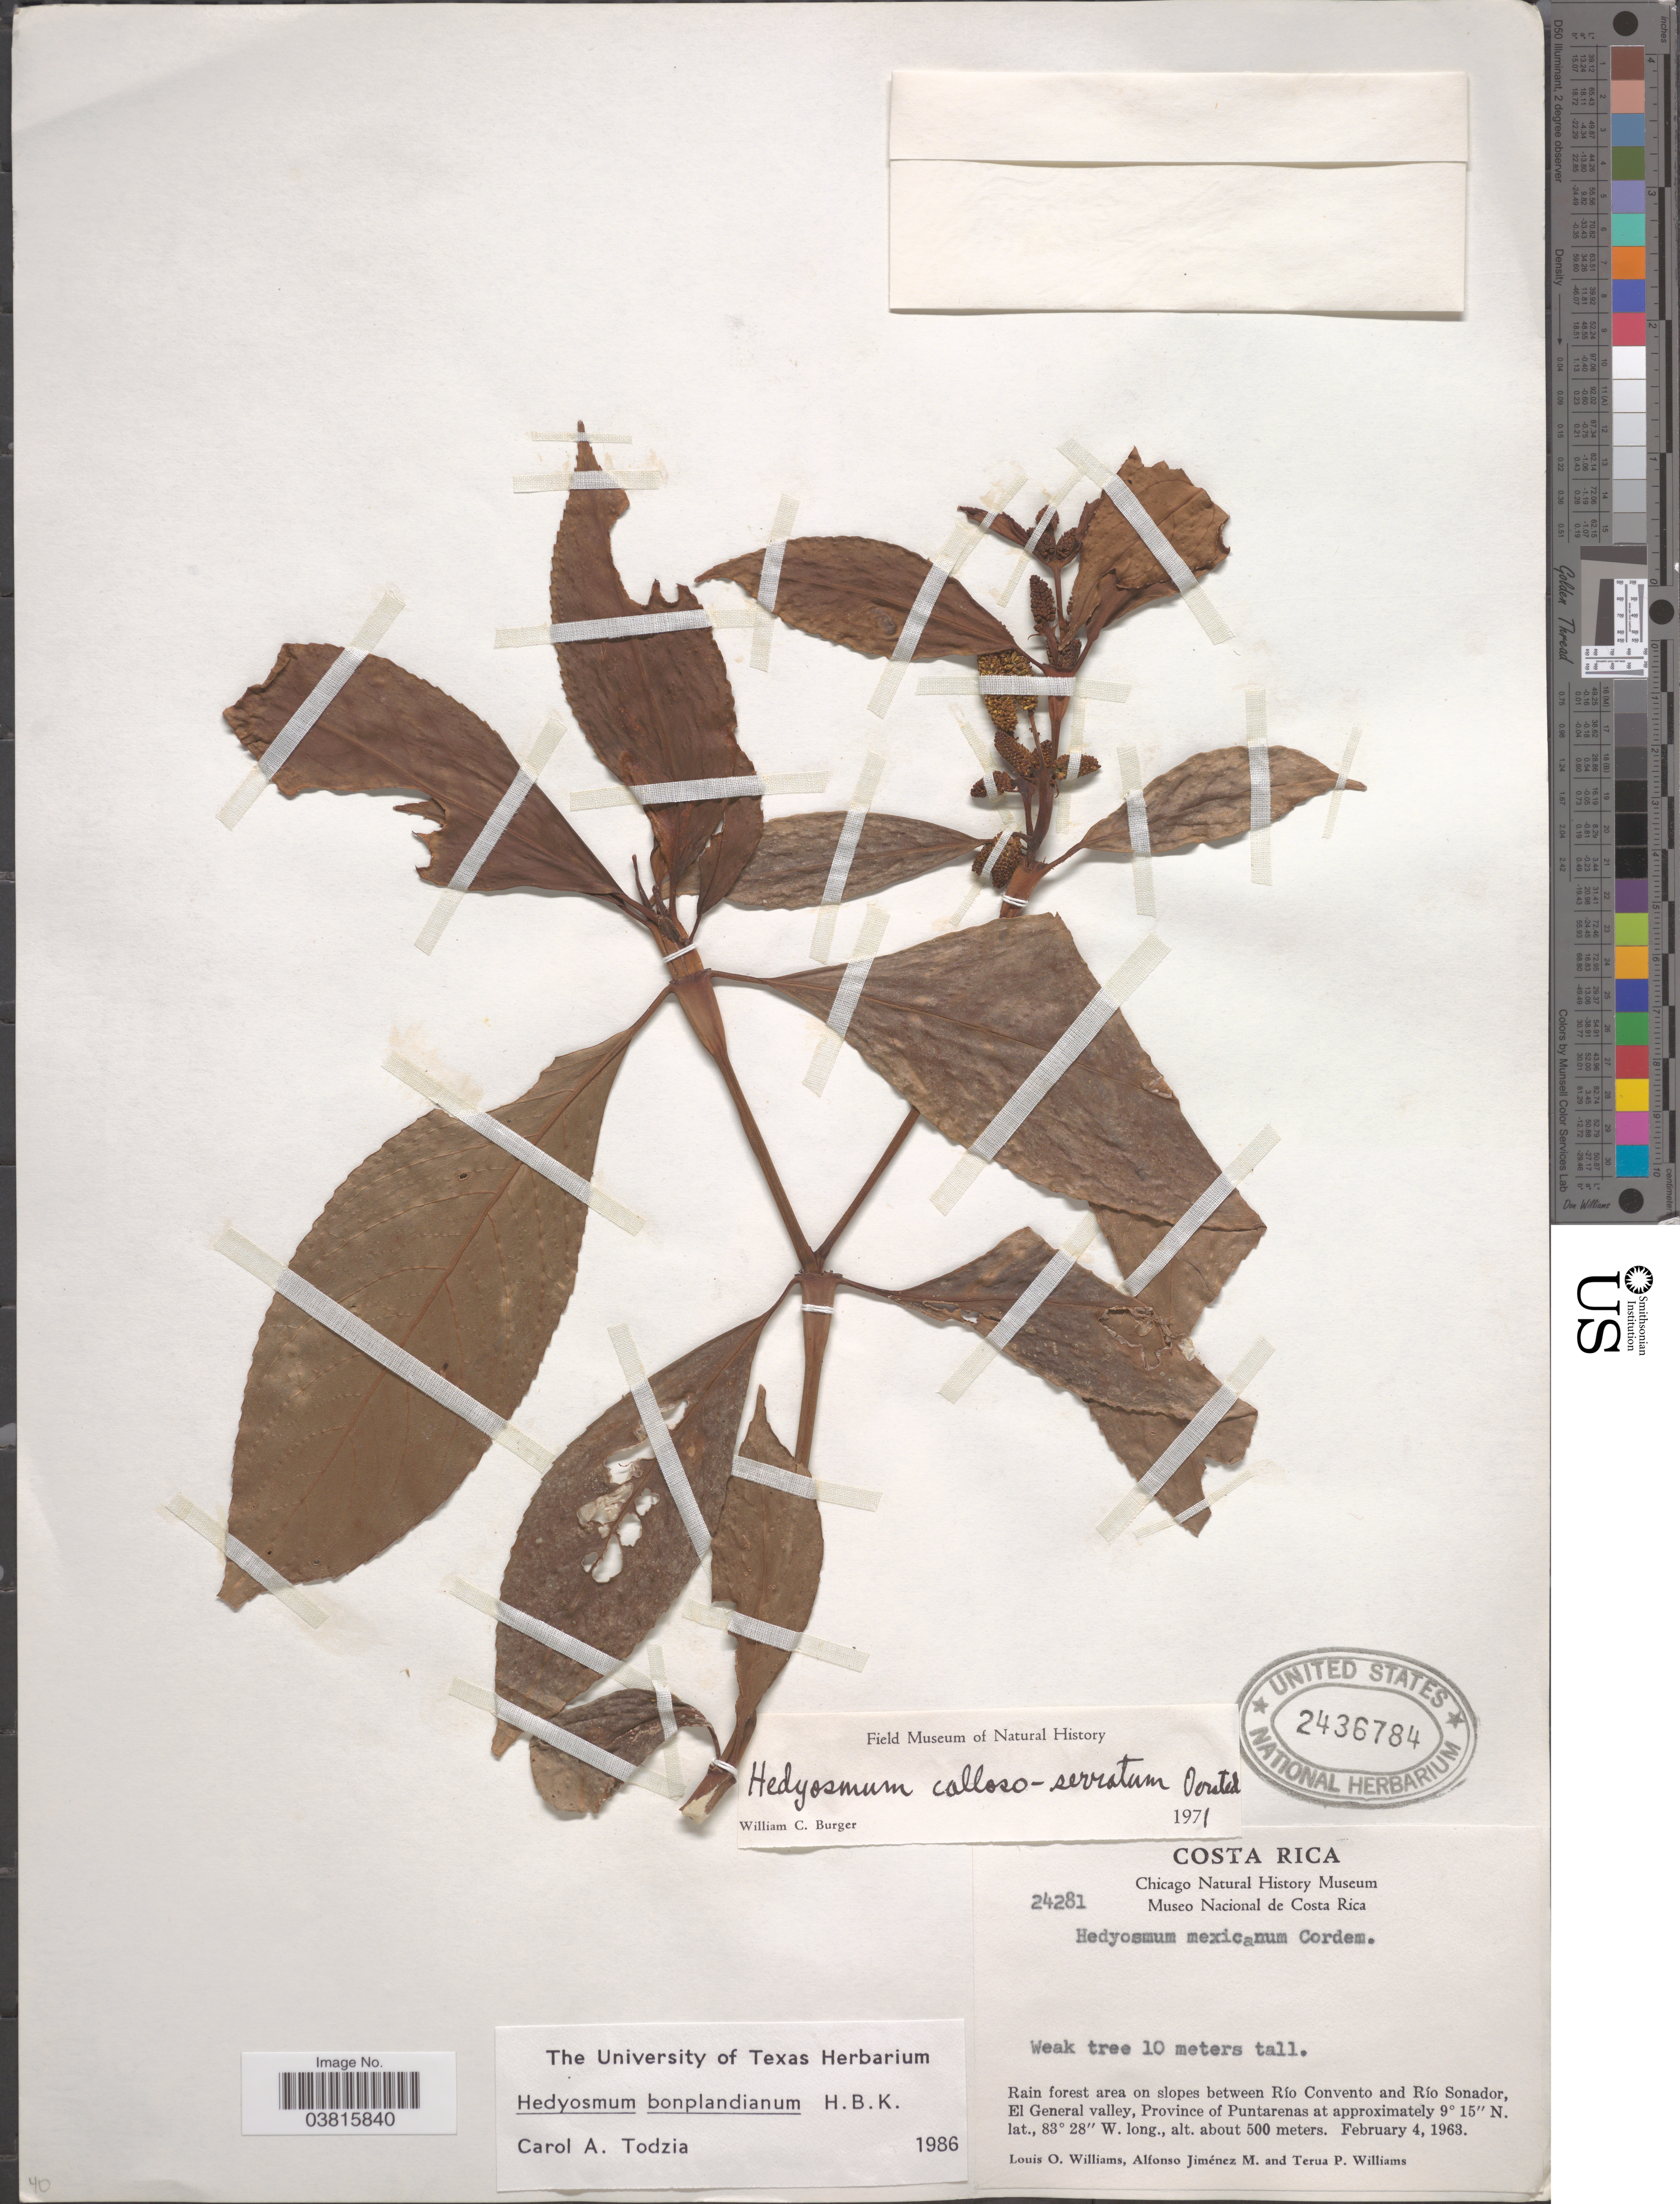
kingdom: Plantae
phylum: Tracheophyta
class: Magnoliopsida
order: Chloranthales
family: Chloranthaceae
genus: Hedyosmum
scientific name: Hedyosmum bonplandianum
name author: Kunth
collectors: L. O. Williams, A. Jimenez M. & T. Williams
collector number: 24281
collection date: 1963-02-04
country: Costa Rica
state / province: Puntarenas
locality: Rain forest area on slopes between Río Convento and Río Sonador, El General valley.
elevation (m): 500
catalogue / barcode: US 2436784